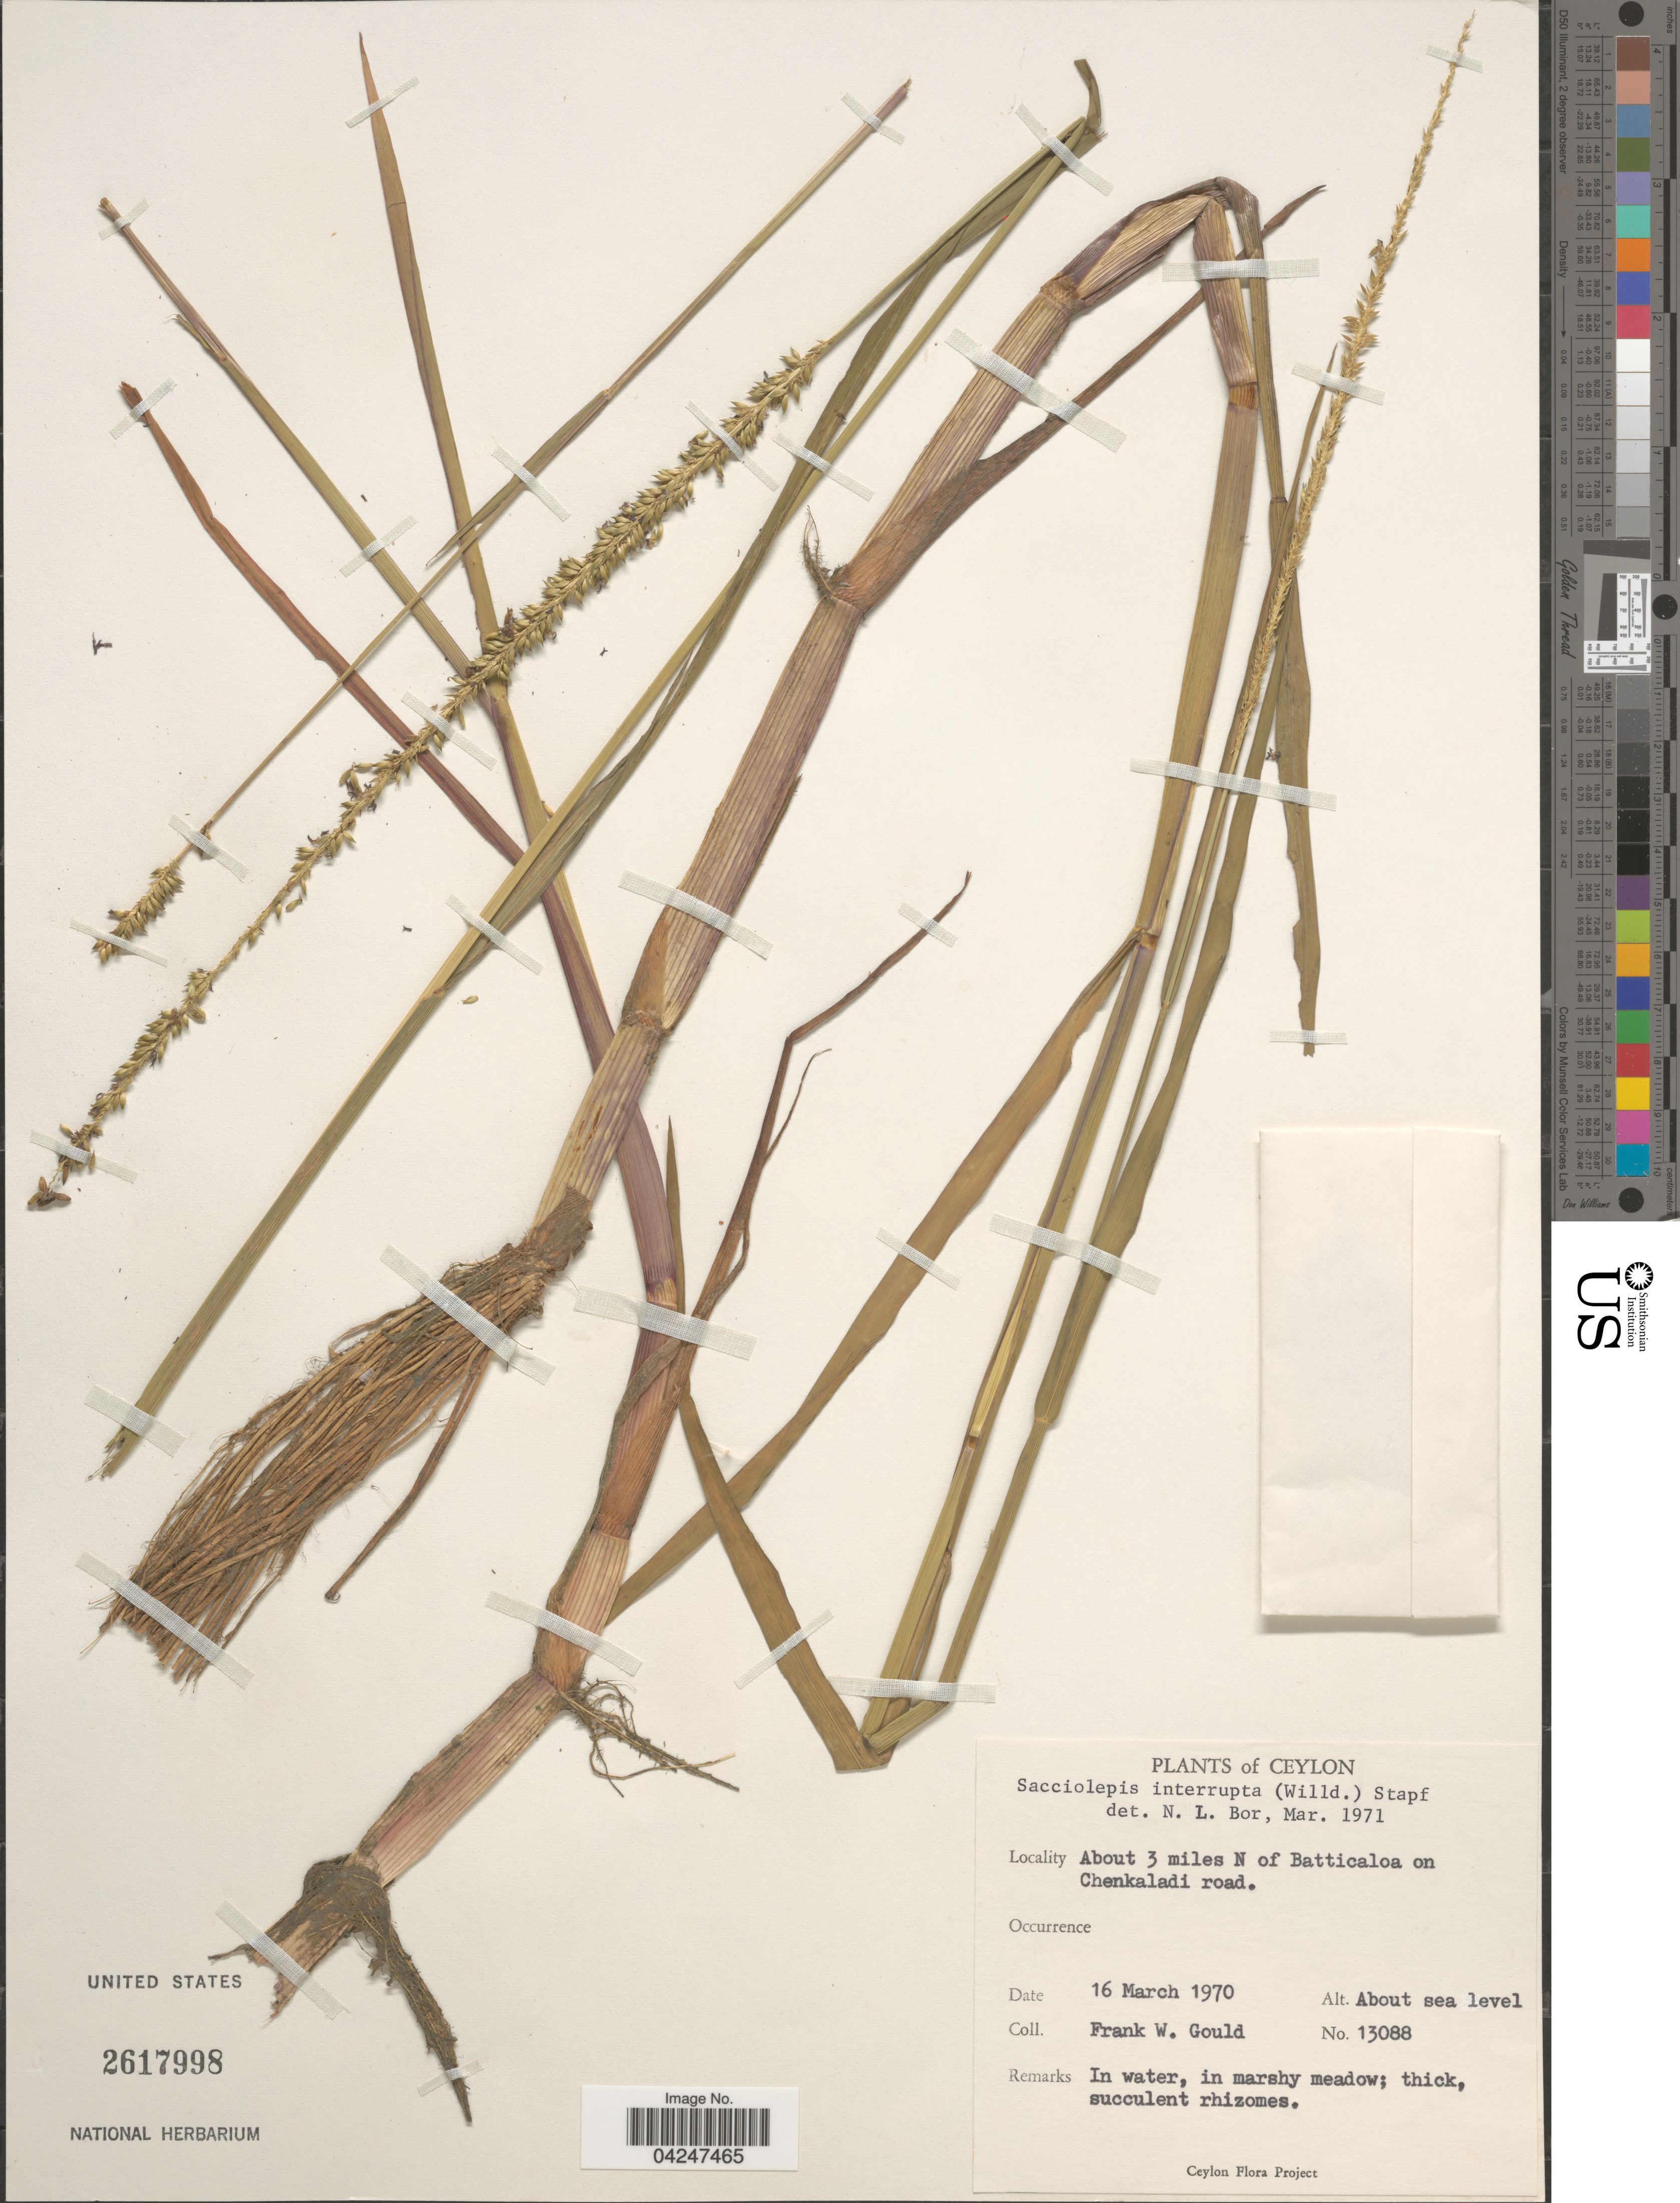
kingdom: Plantae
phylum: Tracheophyta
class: Liliopsida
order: Poales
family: Poaceae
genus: Sacciolepis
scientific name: Sacciolepis interrupta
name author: (Willd.) Stapf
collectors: F. W. Gould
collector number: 13088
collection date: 1970-03-16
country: Sri Lanka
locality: Ceylon. About 3 miles N of Batticaloa on Chenkaladi road. In water, marshy meadow.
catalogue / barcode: US 2617998